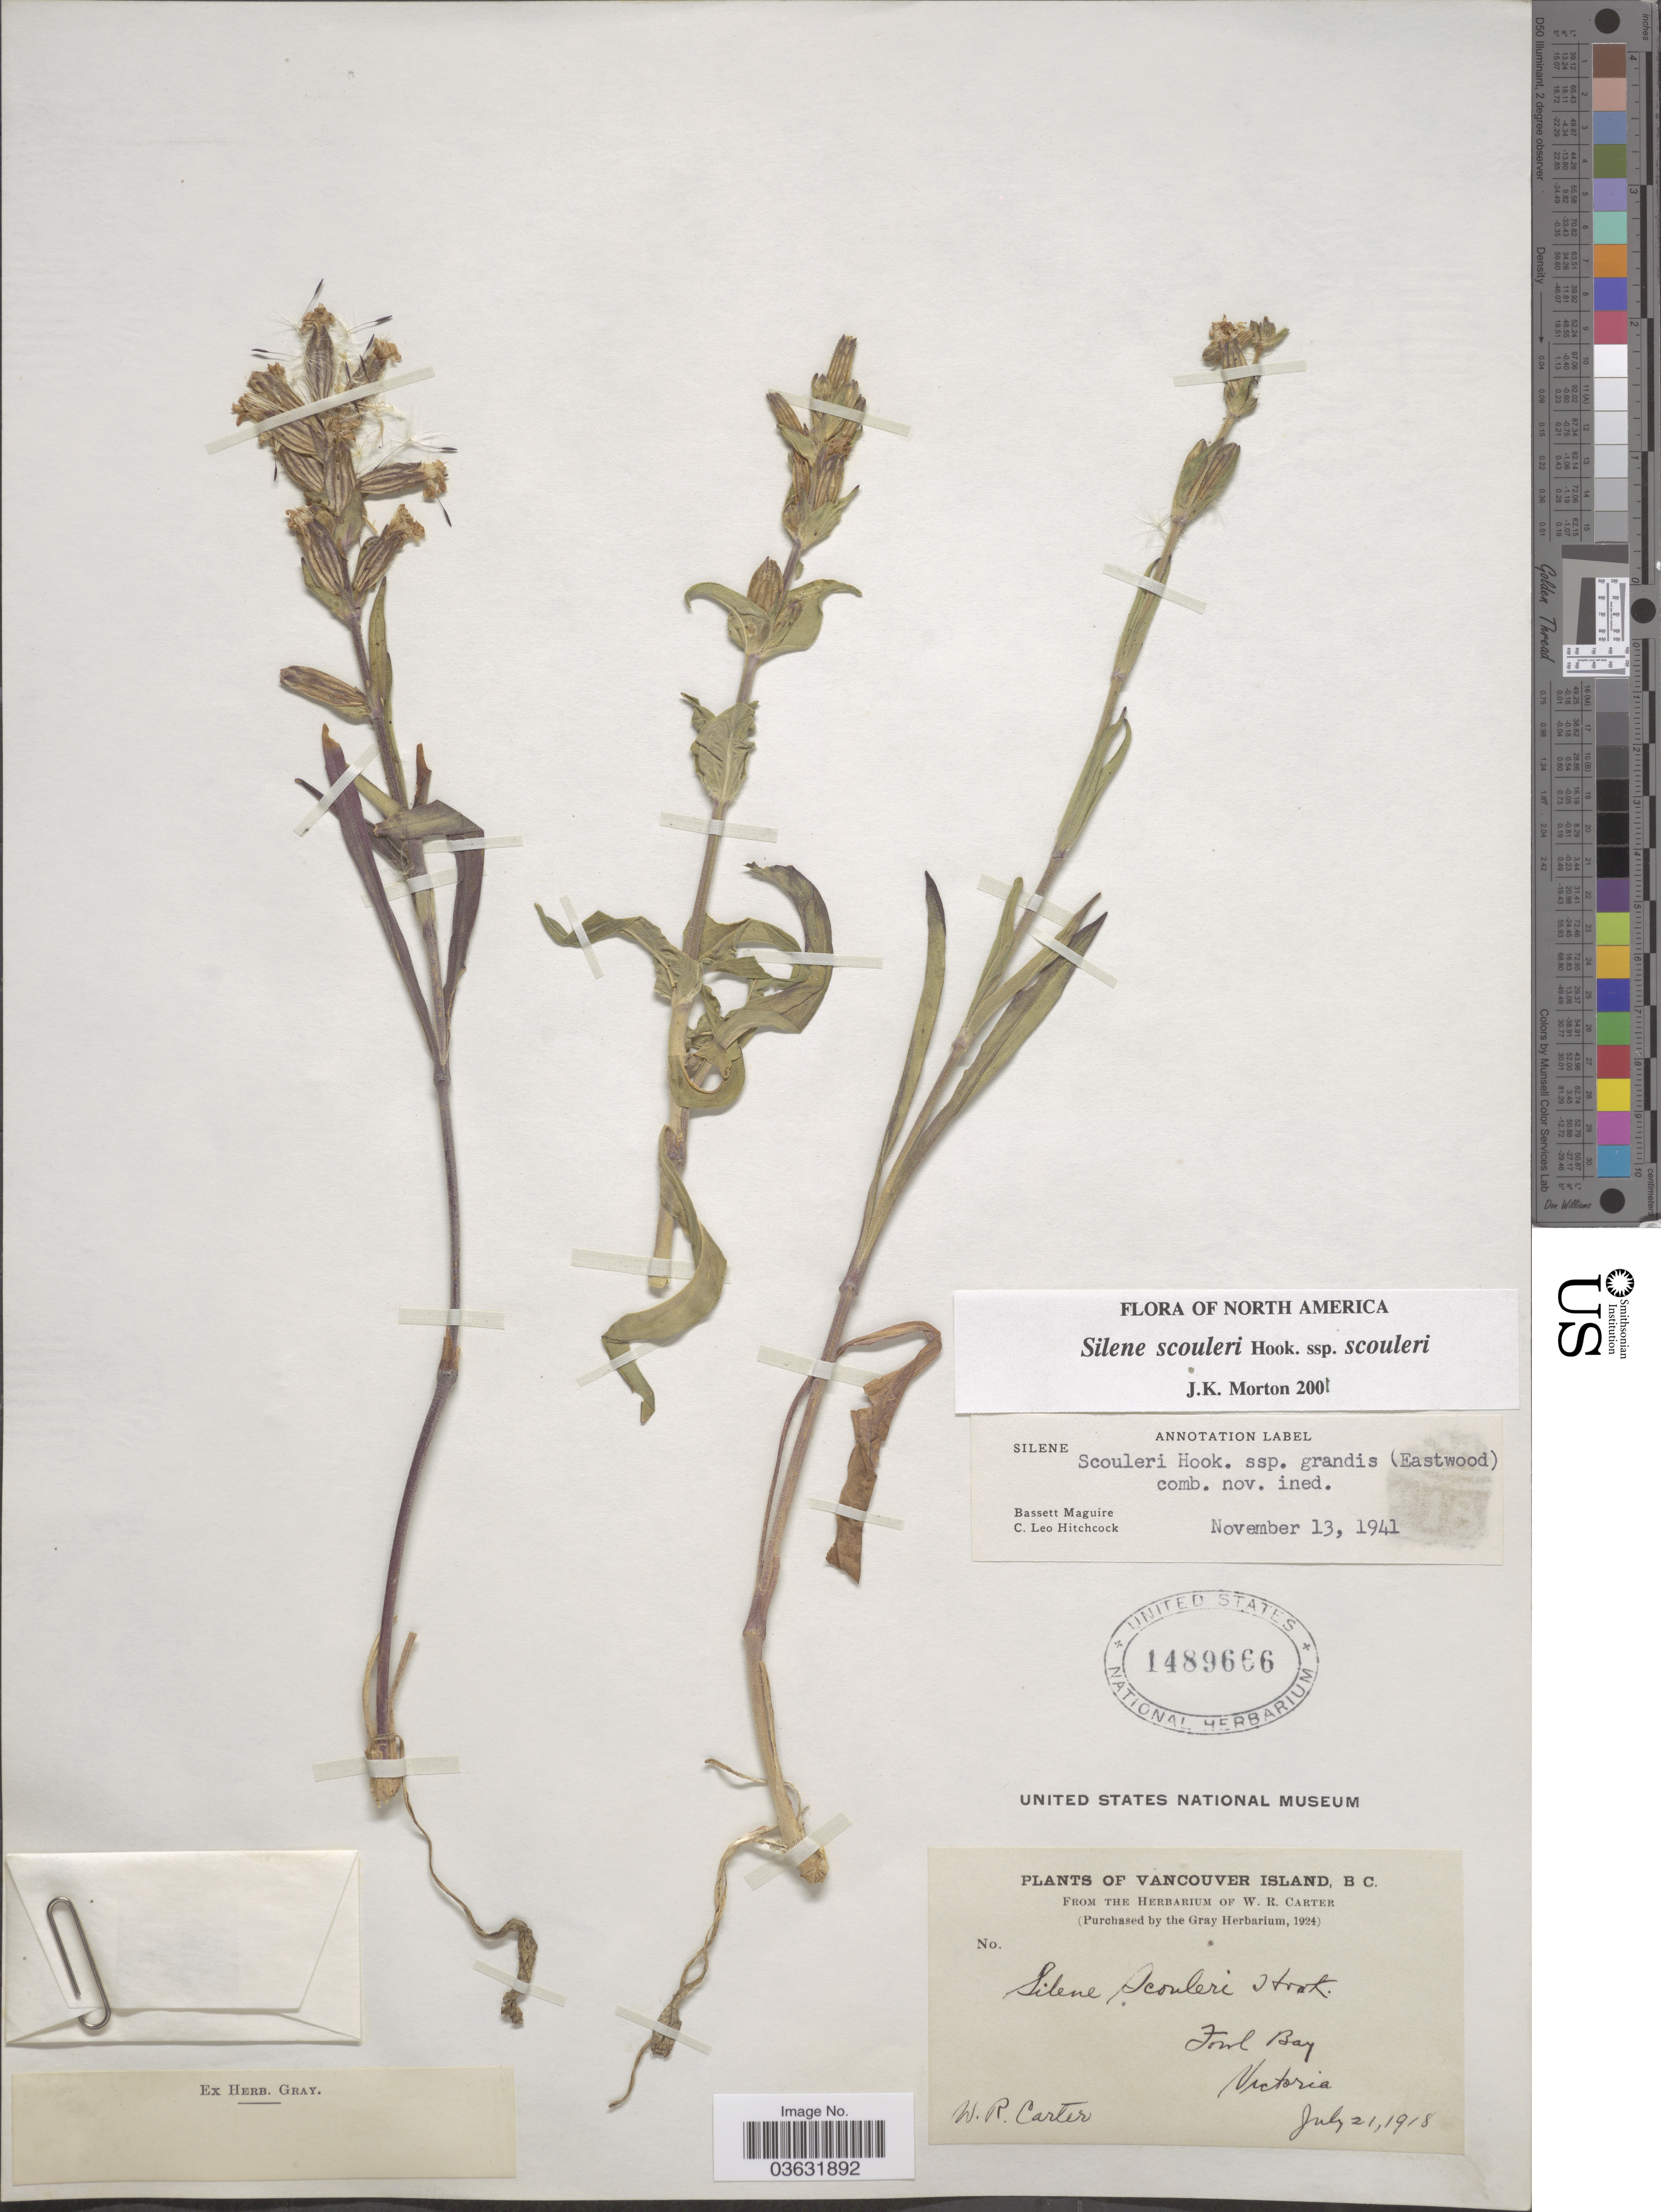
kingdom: Plantae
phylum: Tracheophyta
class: Magnoliopsida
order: Caryophyllales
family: Caryophyllaceae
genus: Silene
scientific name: Silene scouleri subsp. grandis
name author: (Eastw.) C.L. Hitchc. & Maguire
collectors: W. R. Carter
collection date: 1918-07-21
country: Canada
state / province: British Columbia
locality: Vancouver Island. Foul Bay. Victoria.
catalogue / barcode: US 1489666